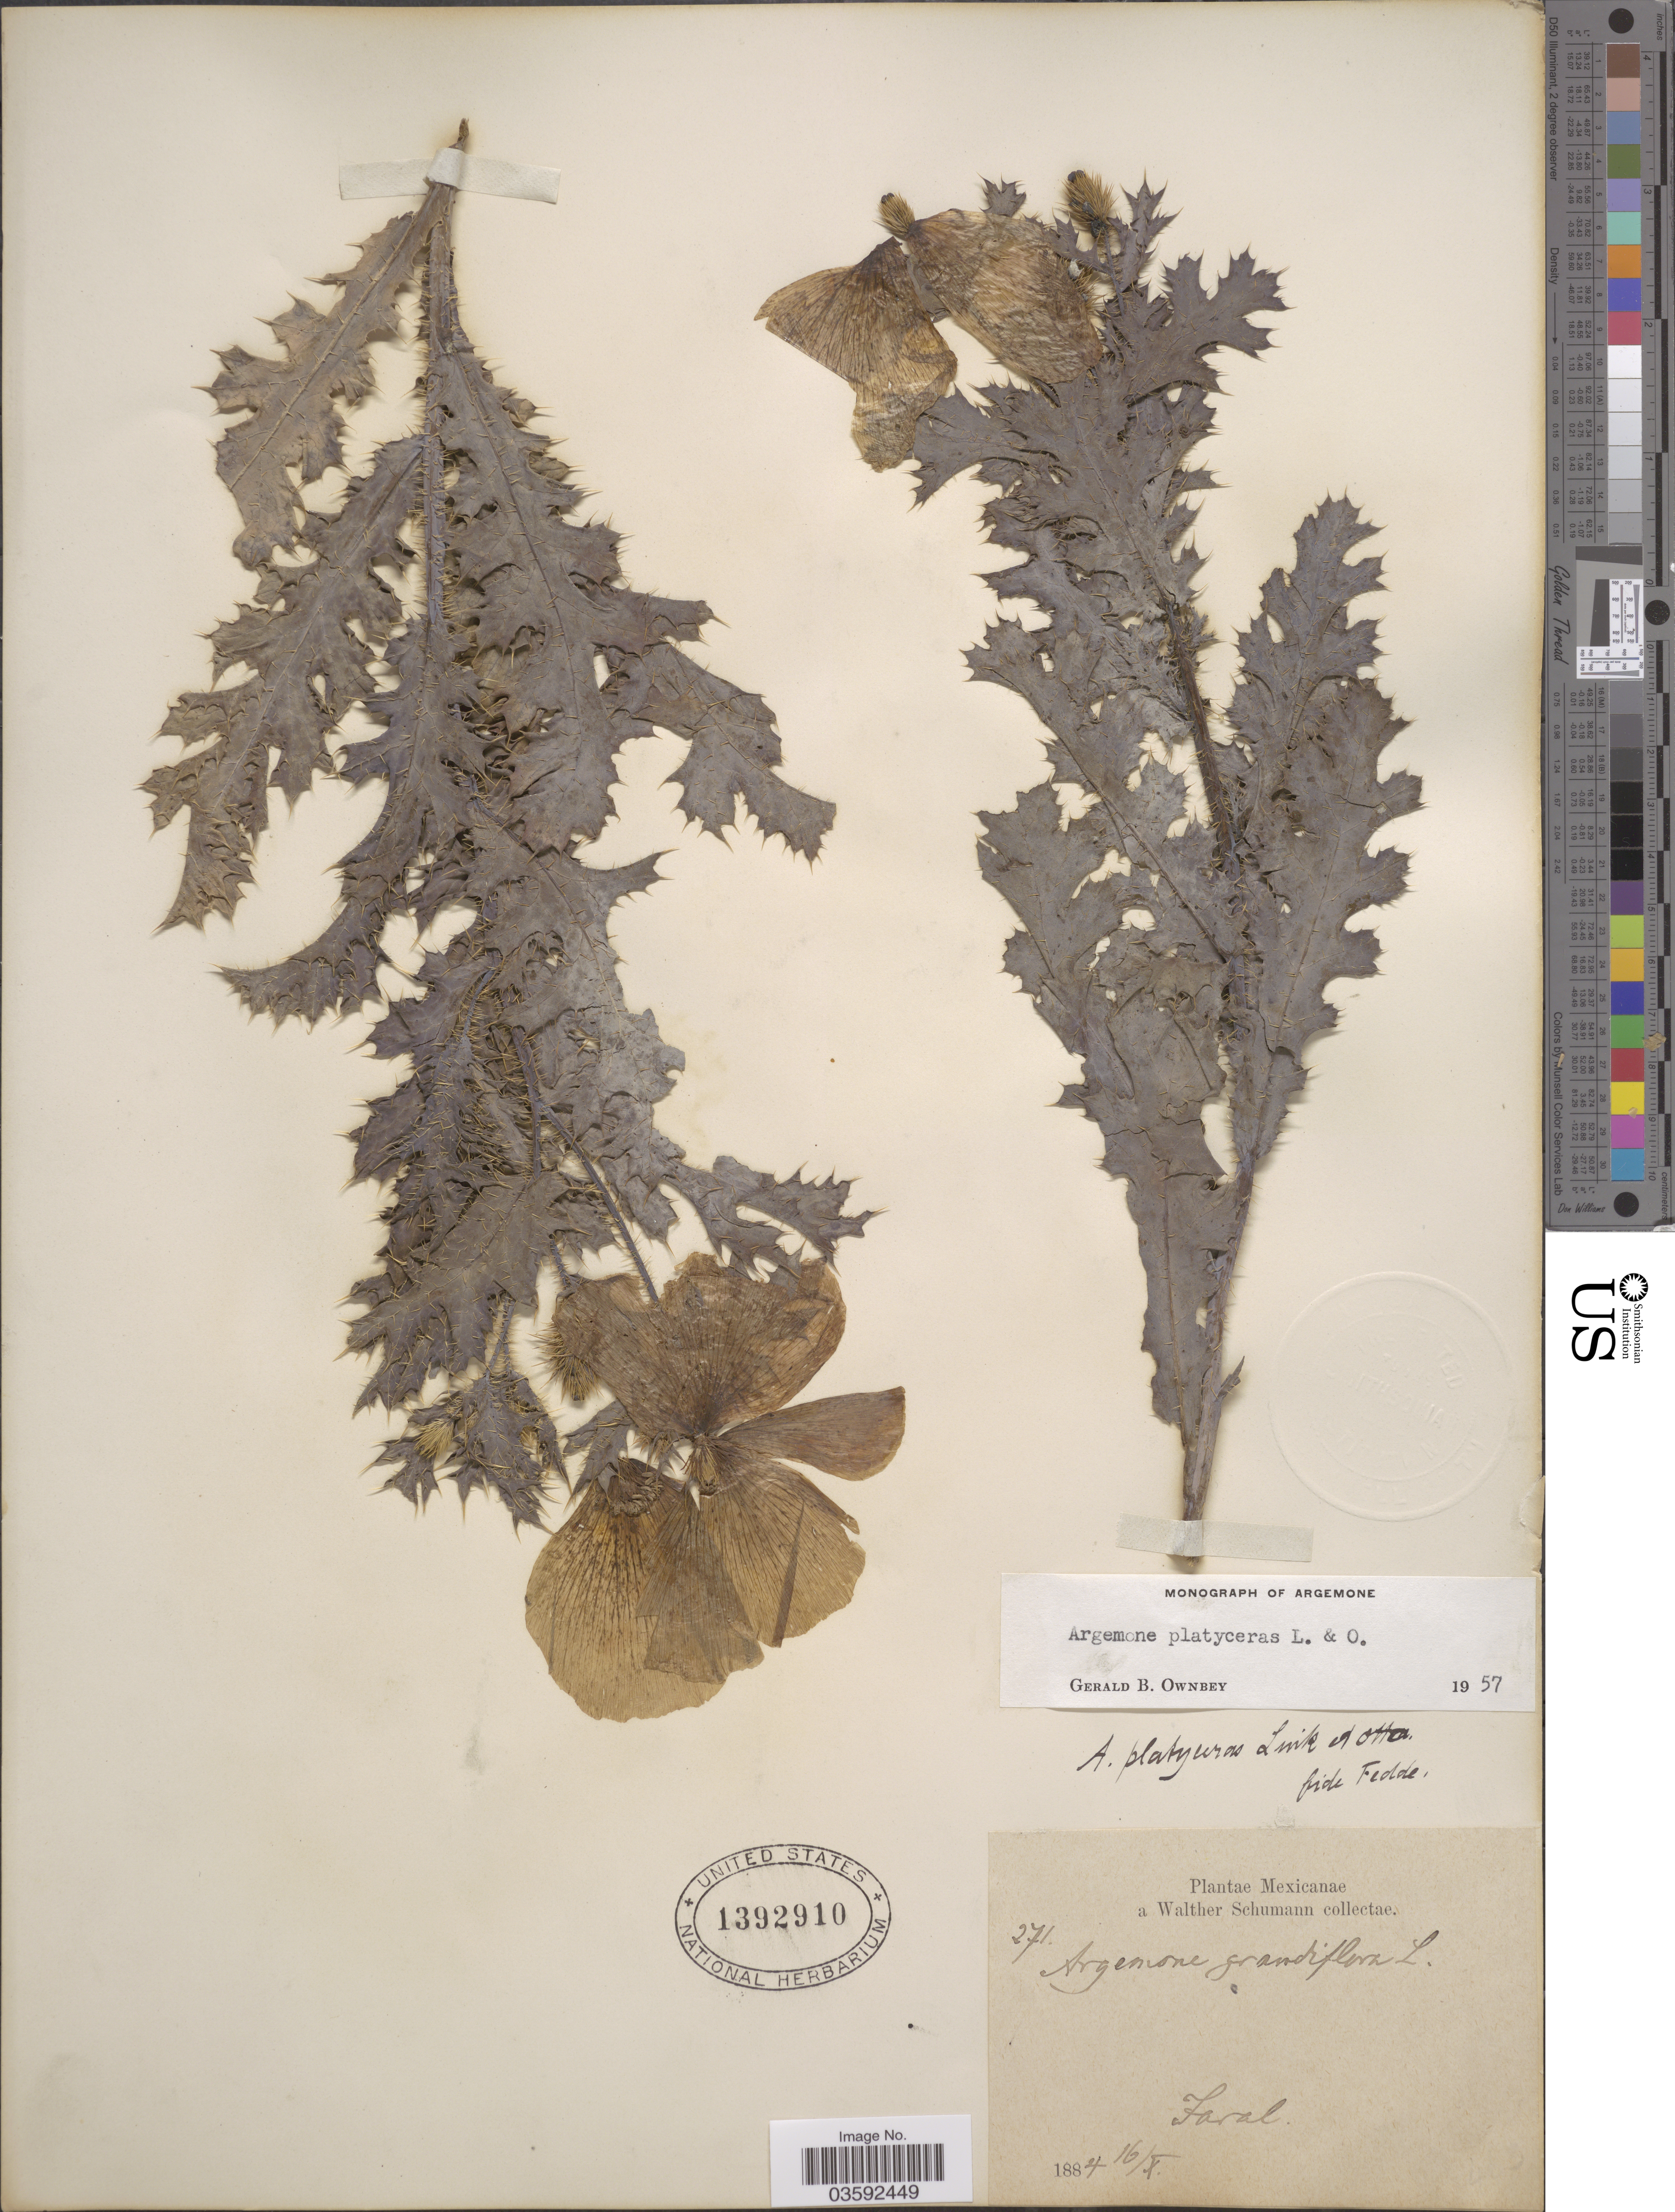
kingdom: Plantae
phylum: Tracheophyta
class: Magnoliopsida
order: Ranunculales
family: Papaveraceae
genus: Argemone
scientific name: Argemone platyceras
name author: Link & Otto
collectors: W. Schumann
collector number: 271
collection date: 1884-10-16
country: Mexico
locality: Faral.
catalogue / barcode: US 1392910